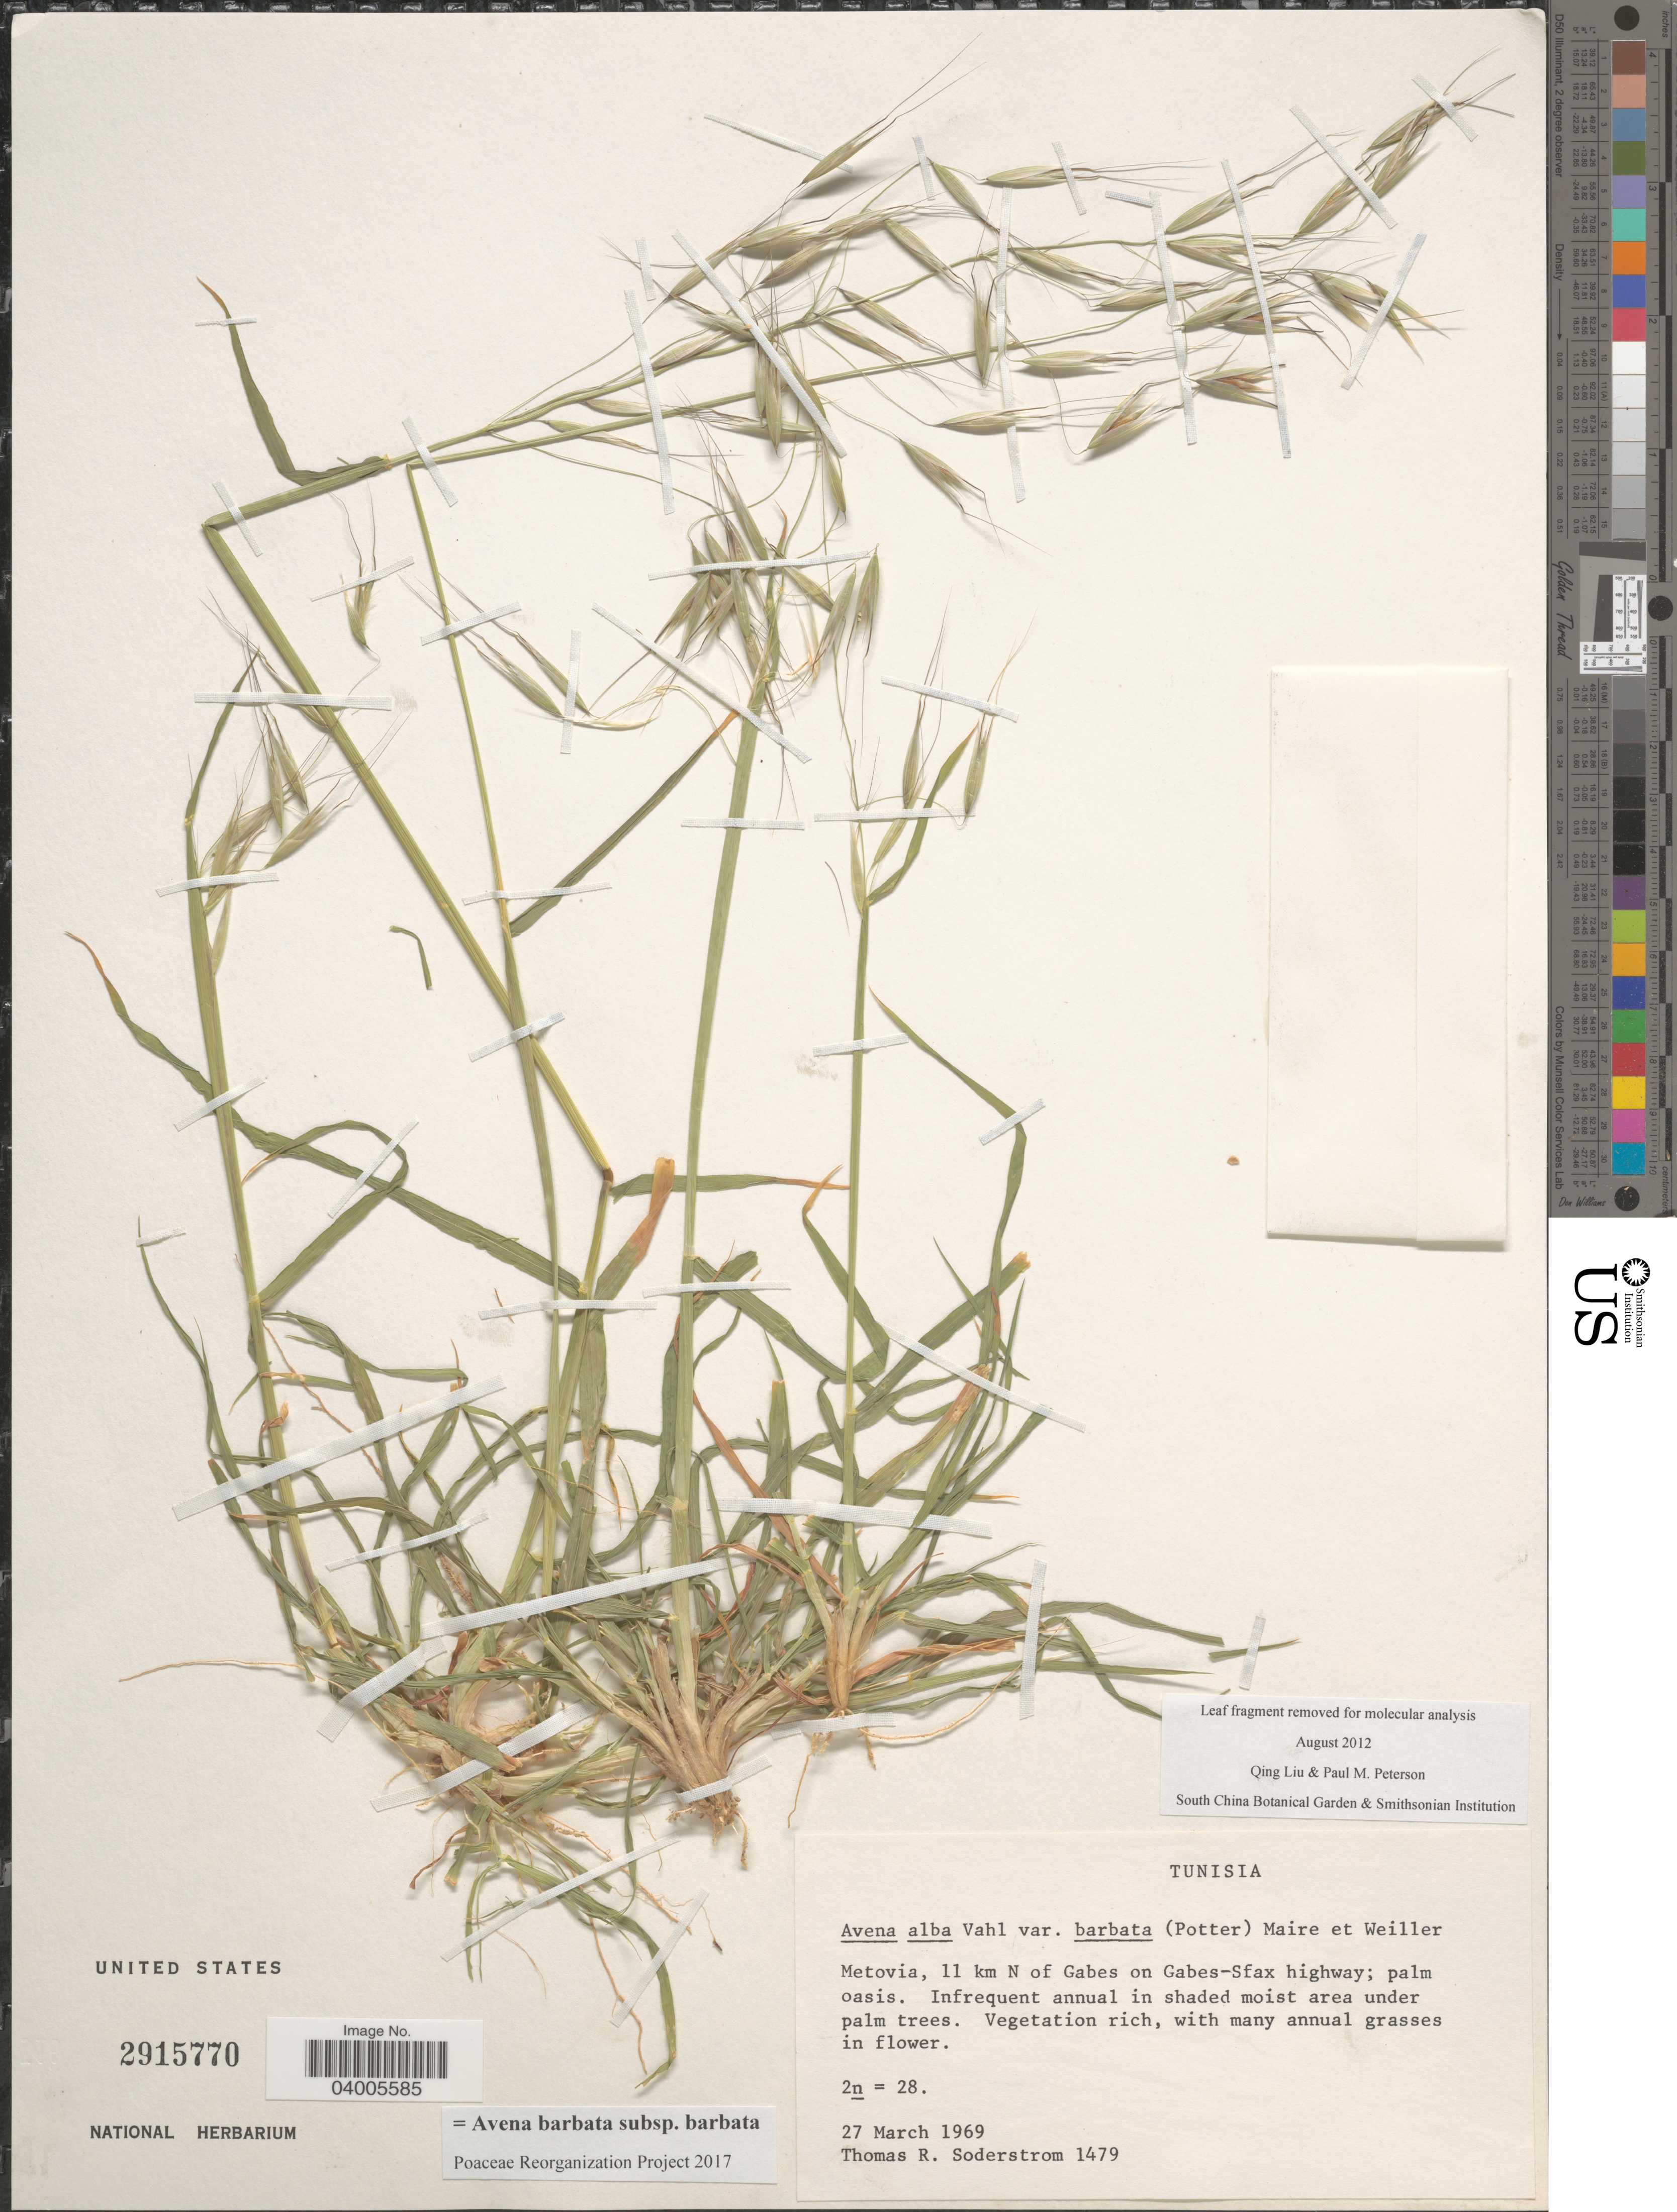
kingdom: Plantae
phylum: Tracheophyta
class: Liliopsida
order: Poales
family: Poaceae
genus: Avena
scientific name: Avena barbata subsp. barbata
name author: Pott ex Link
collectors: T. R. Soderstrom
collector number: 1479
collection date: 1969-03-27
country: Tunisia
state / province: Gabès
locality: Metovia, 11 km N of Gabes on Gabes-Sfax highway; palm oasis.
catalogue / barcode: US 2915770